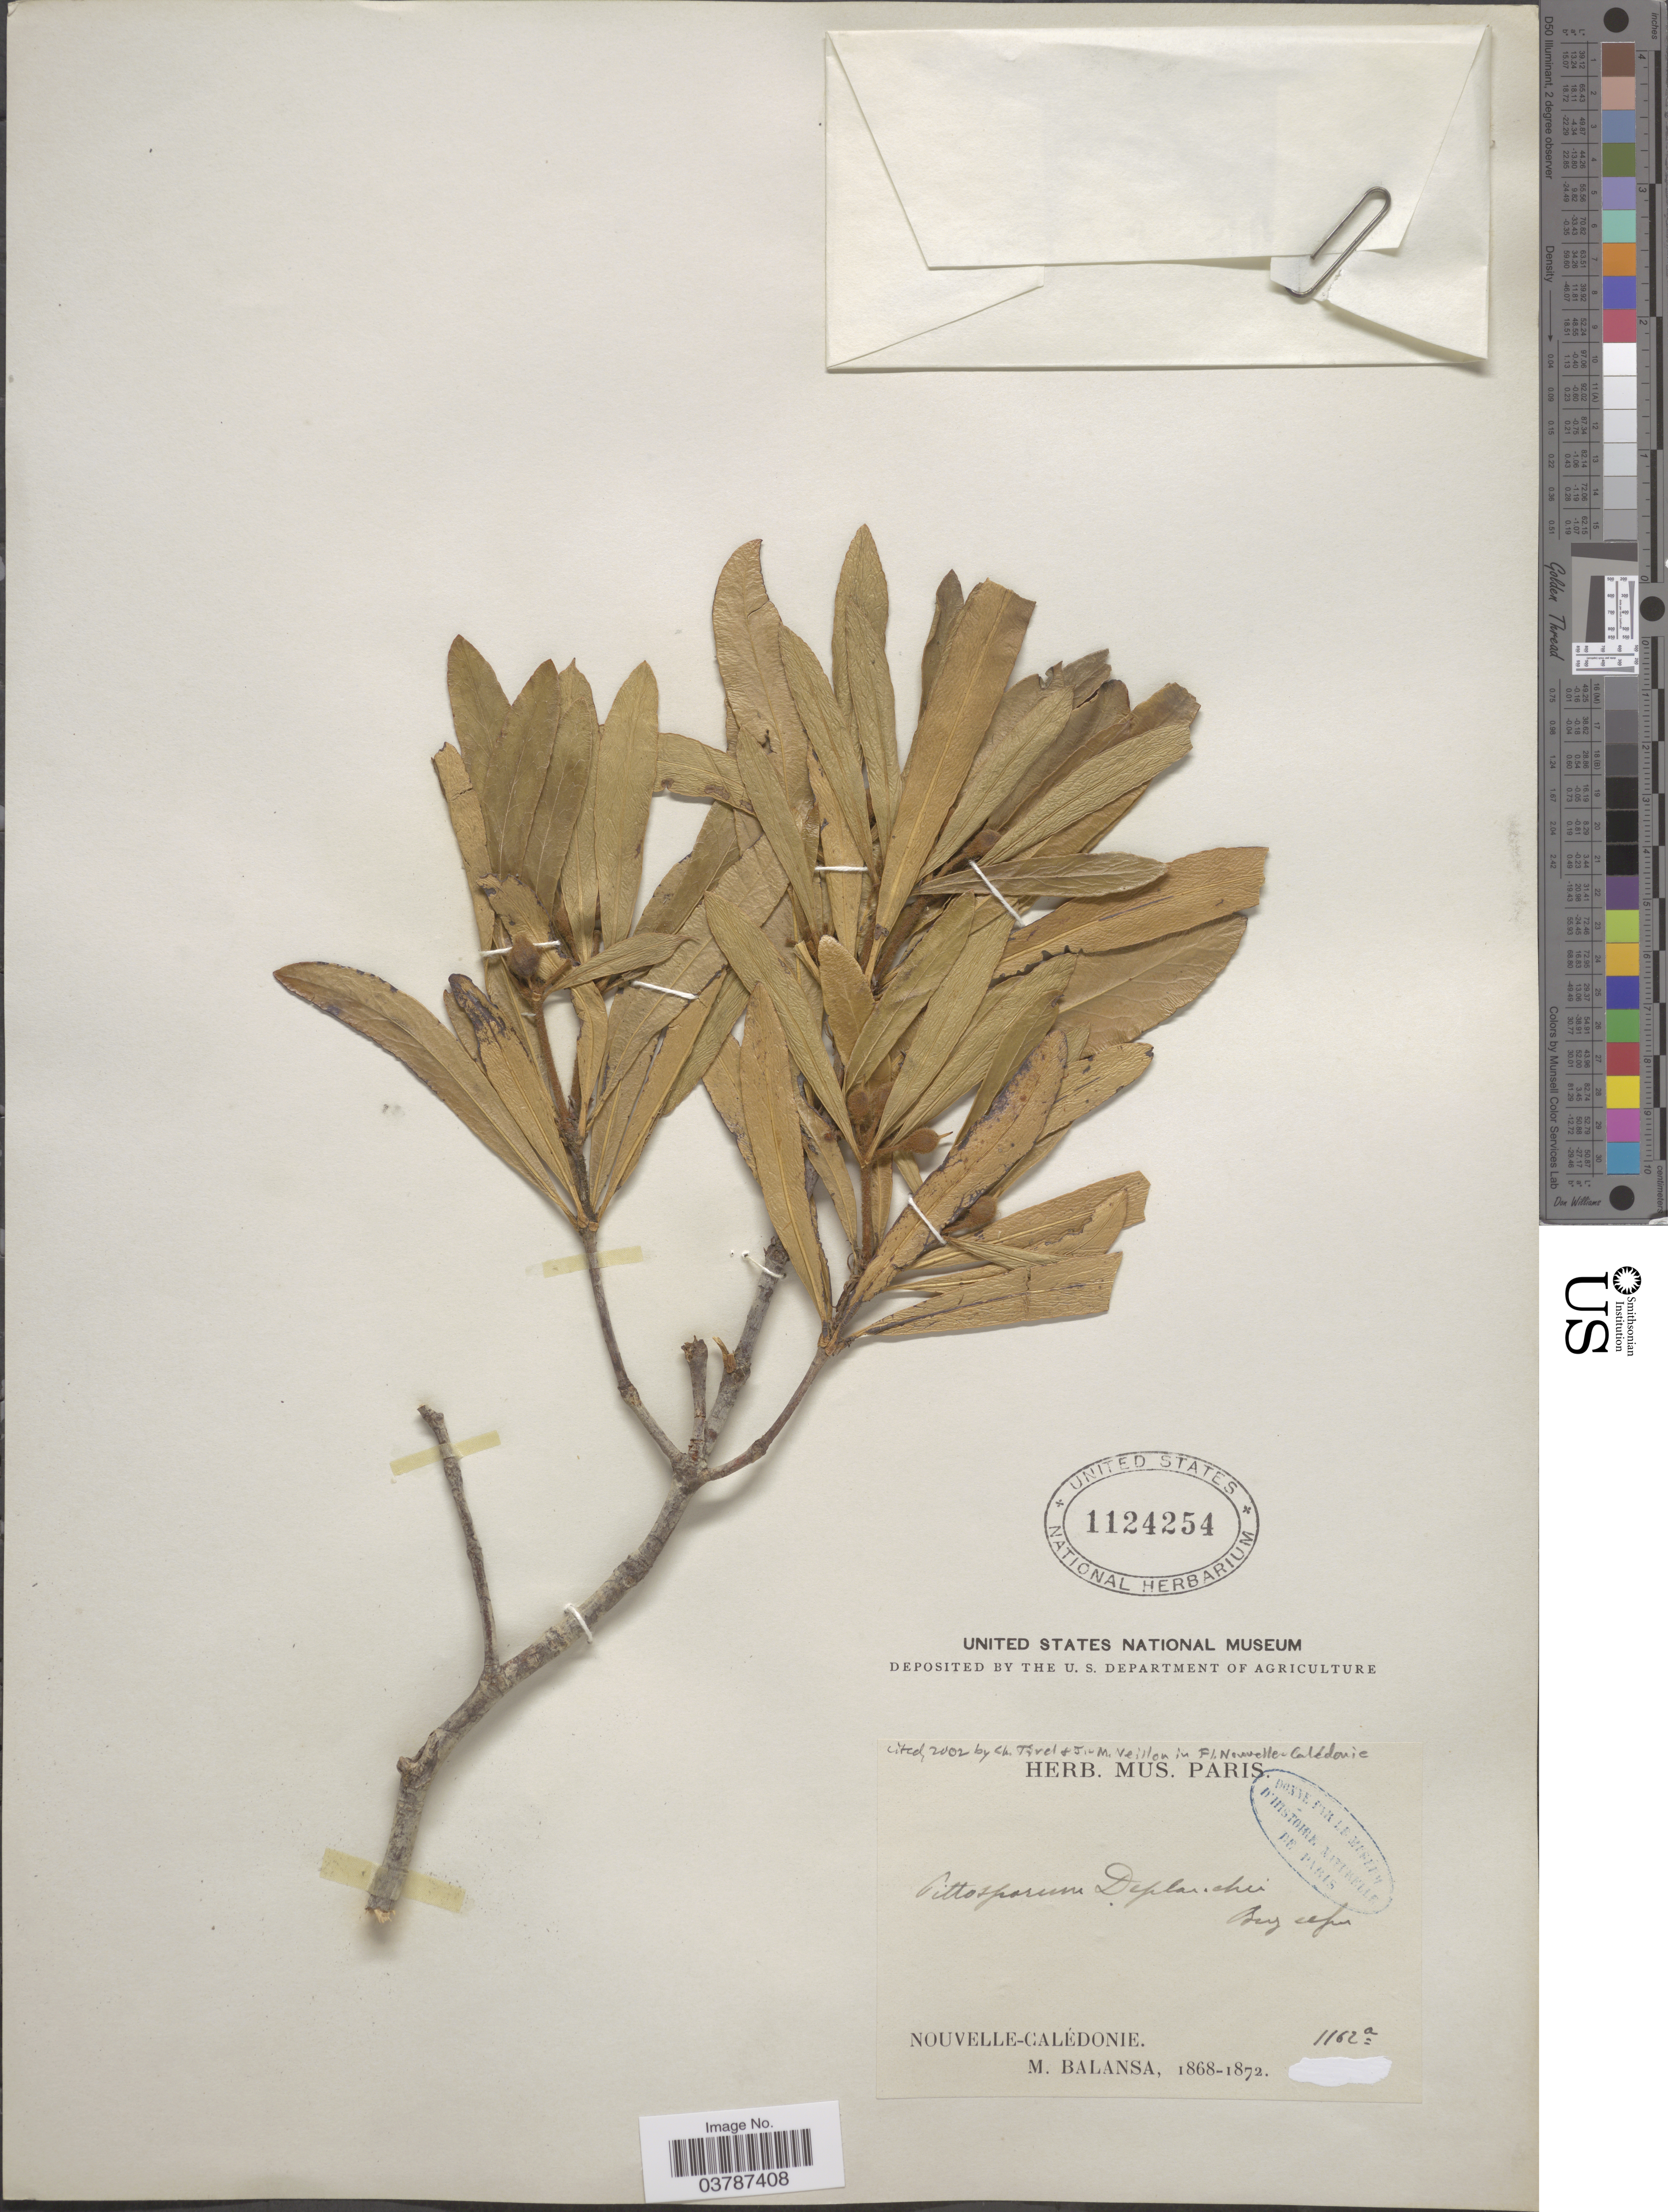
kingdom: Plantae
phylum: Tracheophyta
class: Magnoliopsida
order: Apiales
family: Pittosporaceae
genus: Pittosporum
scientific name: Pittosporum deplanchei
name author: Brongn. & Gris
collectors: B. Balansa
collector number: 1162a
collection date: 1868/1872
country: New Caledonia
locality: Nouvelle-Calédonie.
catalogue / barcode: US 1124254